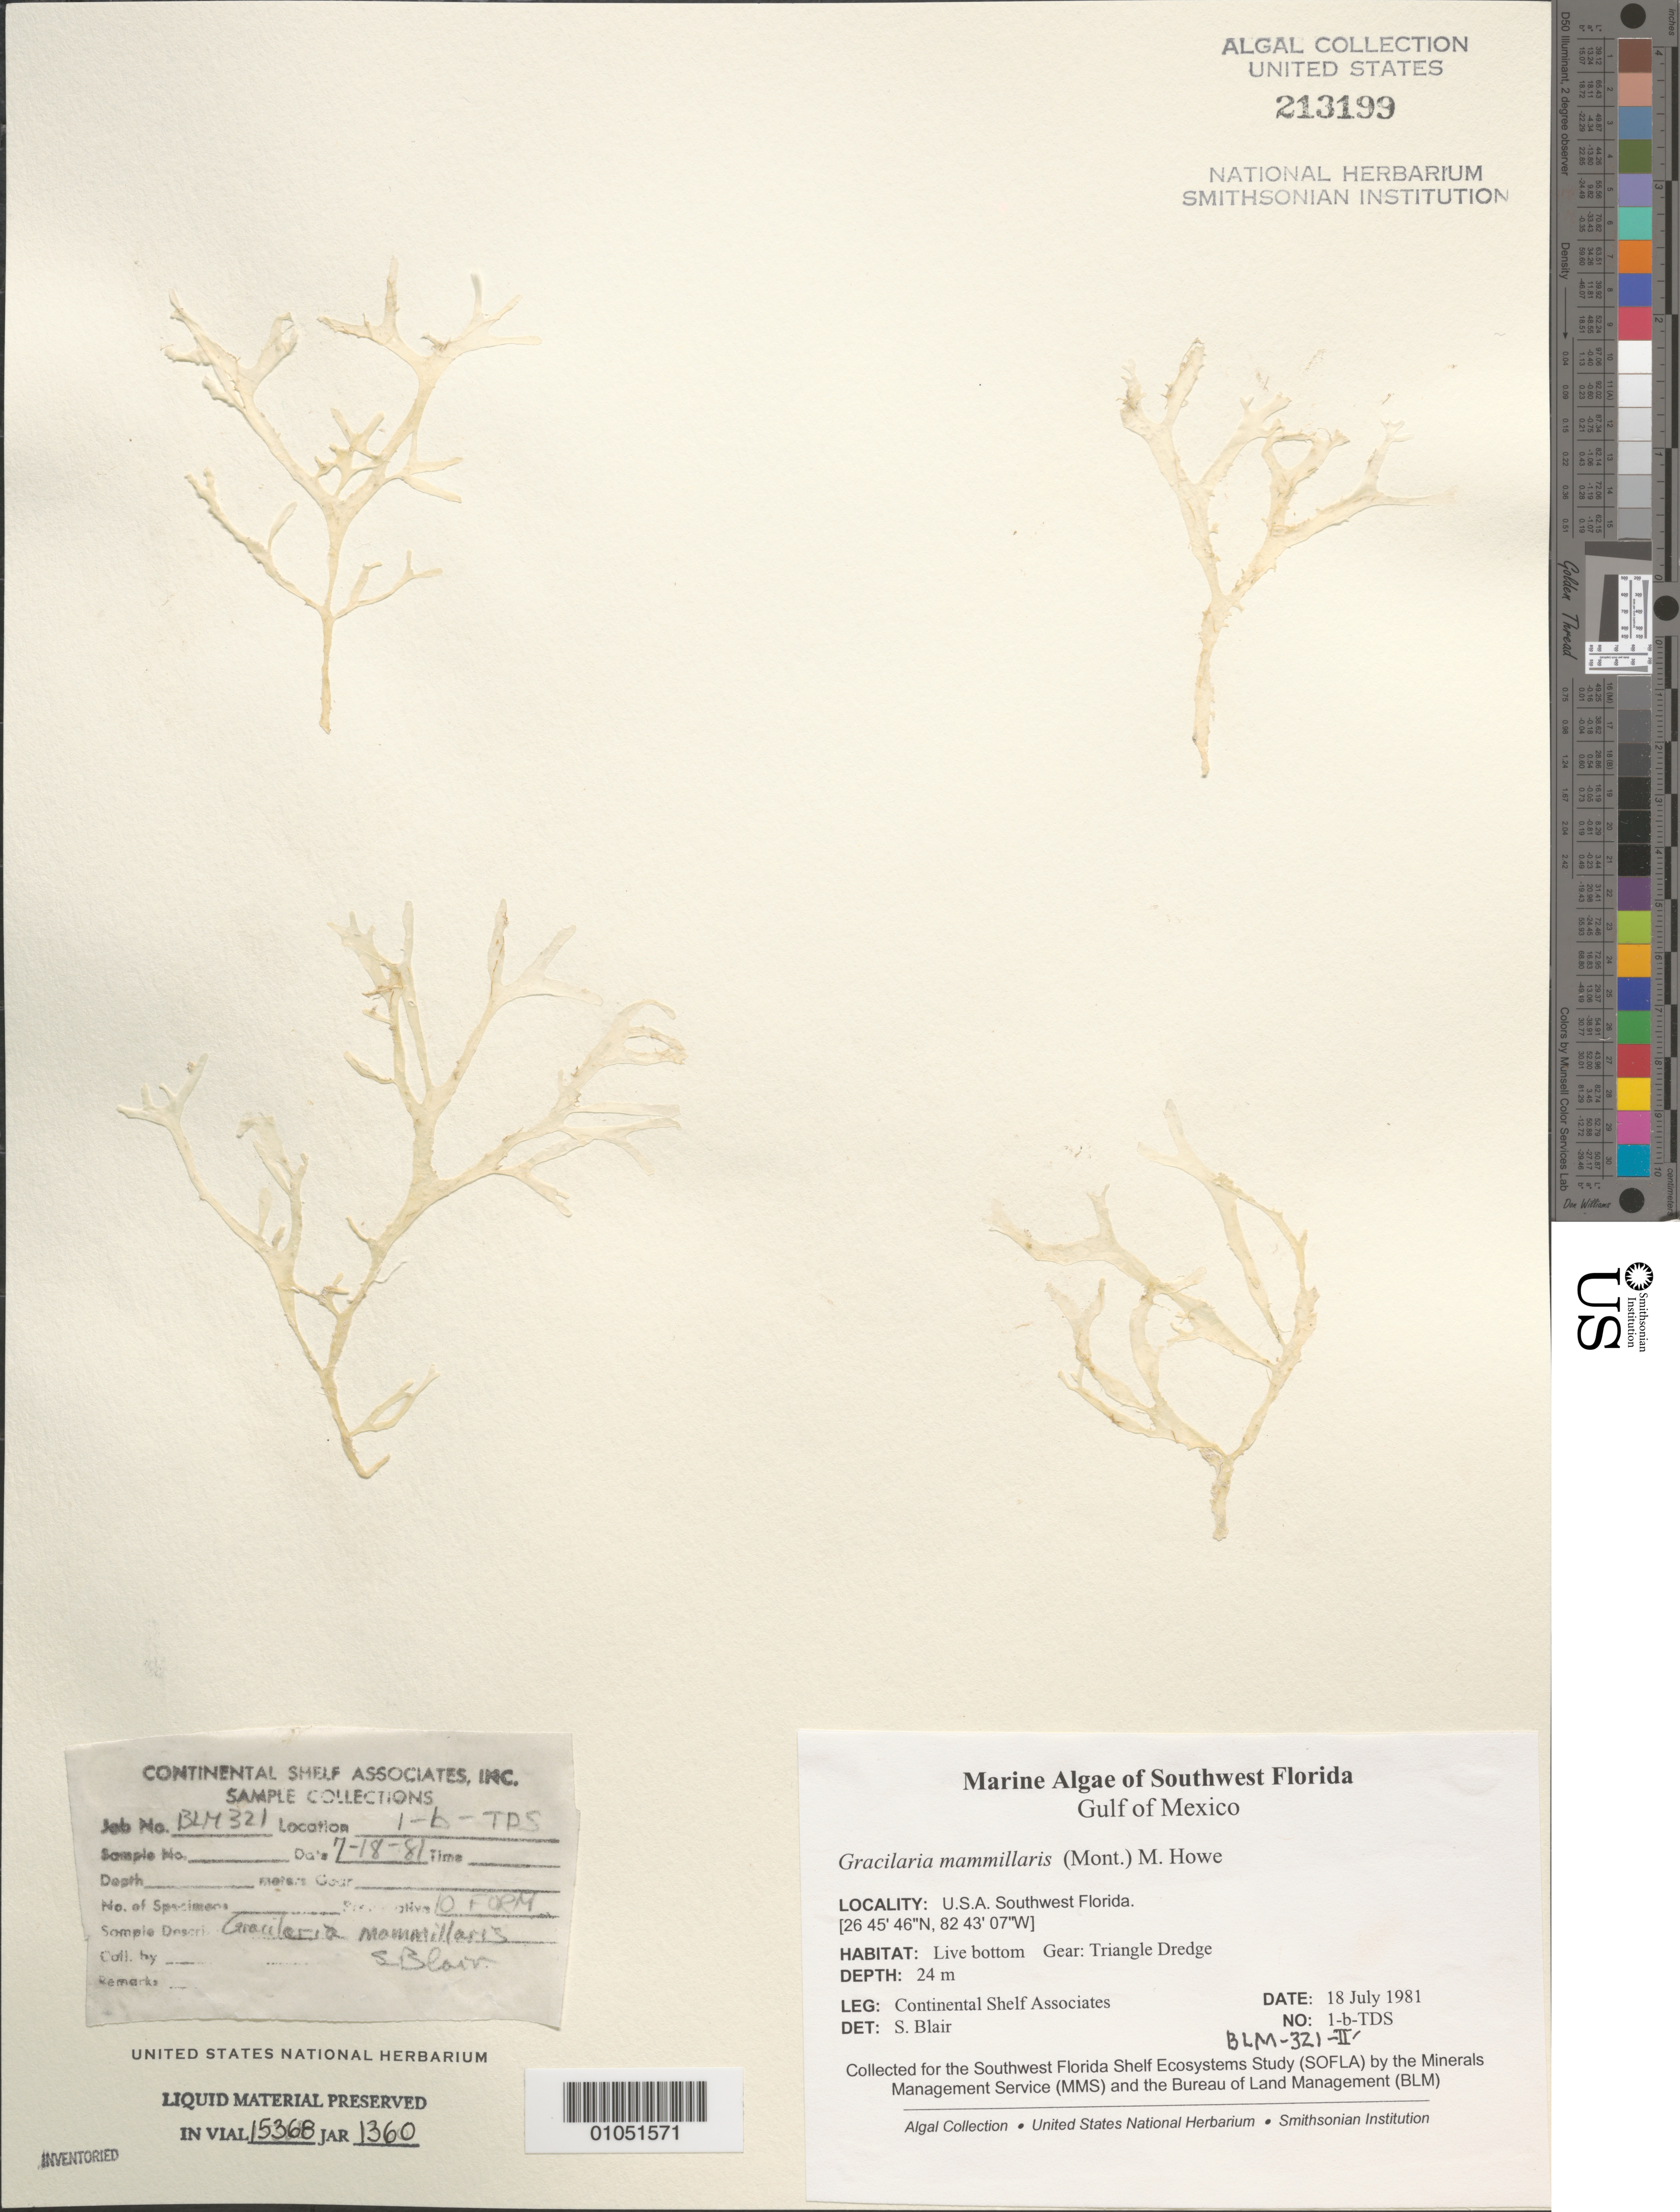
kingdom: Plantae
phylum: Rhodophyta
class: Florideophyceae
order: Gracilariales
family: Gracilariaceae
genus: Gracilaria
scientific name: Gracilaria mammillaris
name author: (Mont.) M. Howe in Britton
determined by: Blair, S. M.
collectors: Continental Shelf Associates for the MMS/BLM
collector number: BLM-321-II-1-B-TDS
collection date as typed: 18 Jul 1981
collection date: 1981-07-18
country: United States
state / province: Florida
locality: Gulf of Mexico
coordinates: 26 45'46"N, 82 43'07"W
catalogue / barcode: US 213199